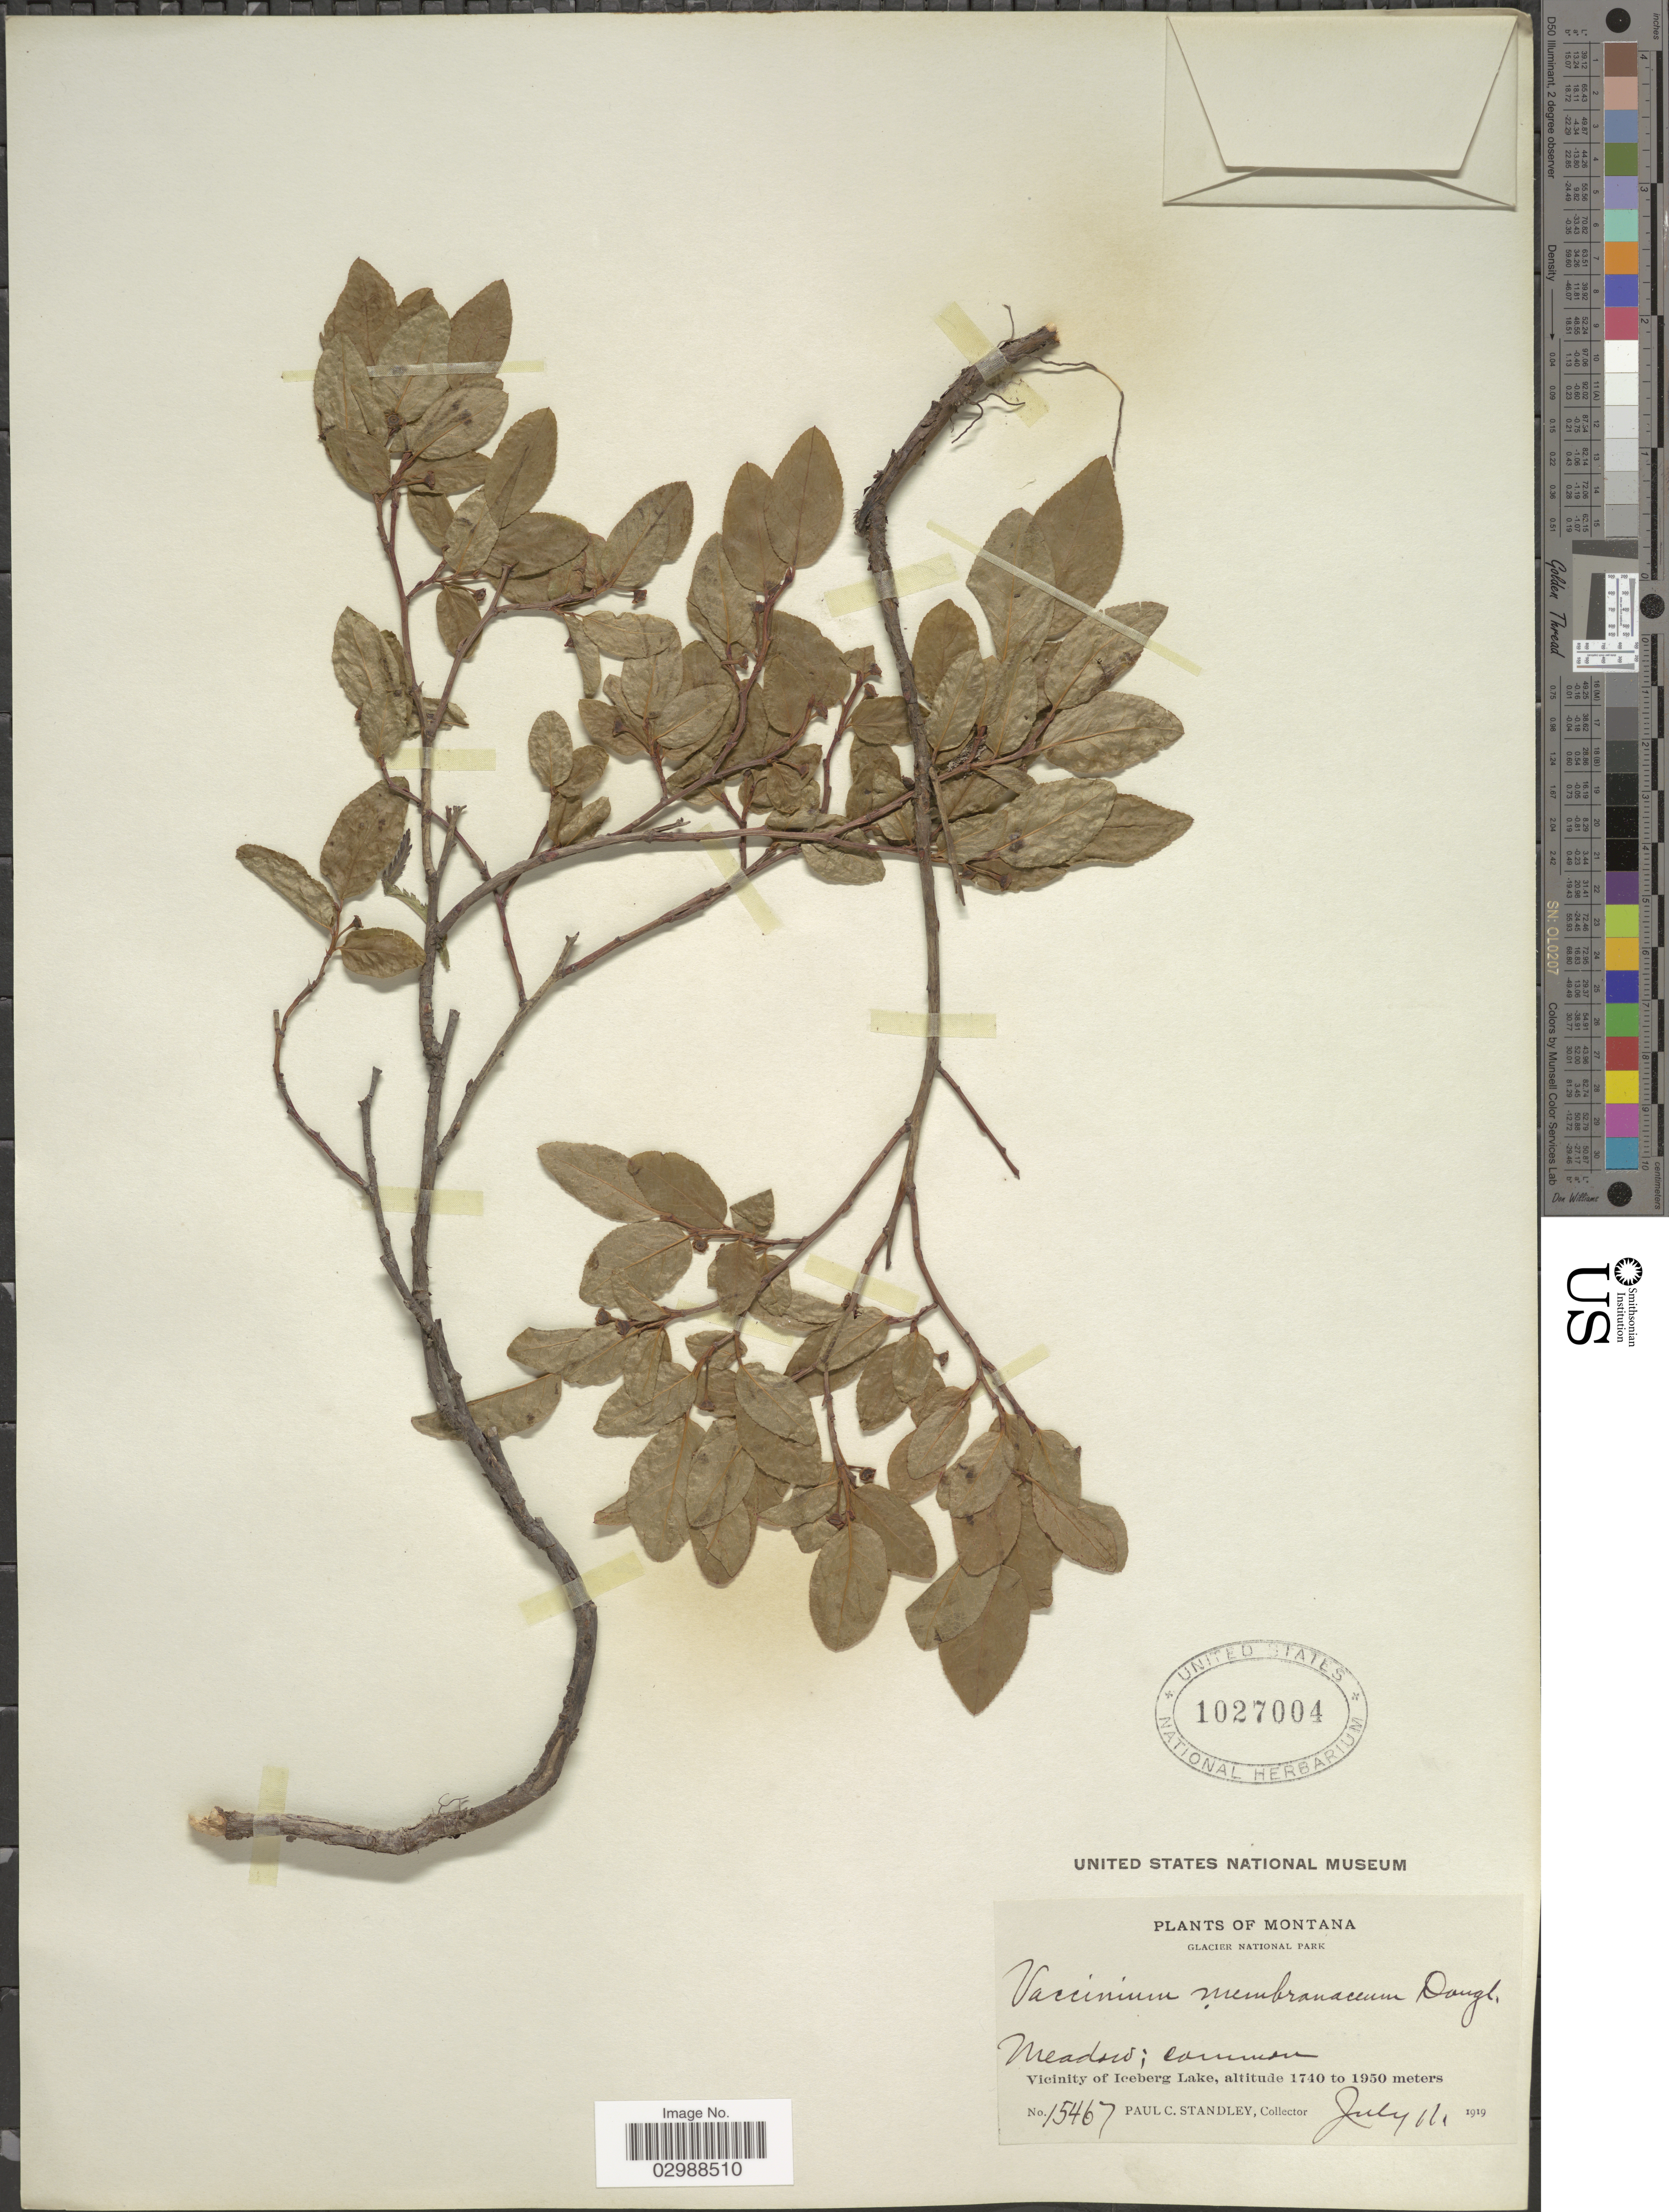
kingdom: Plantae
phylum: Tracheophyta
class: Magnoliopsida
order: Ericales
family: Ericaceae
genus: Vaccinium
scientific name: Vaccinium membranaceum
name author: Douglas ex Torr.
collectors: P. C. Standley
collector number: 15467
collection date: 1919-07-11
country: United States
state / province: Montana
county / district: Glacier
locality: Glacier National Park, Vicinity of Iceberg Lake.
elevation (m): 1740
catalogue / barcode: US 1027004